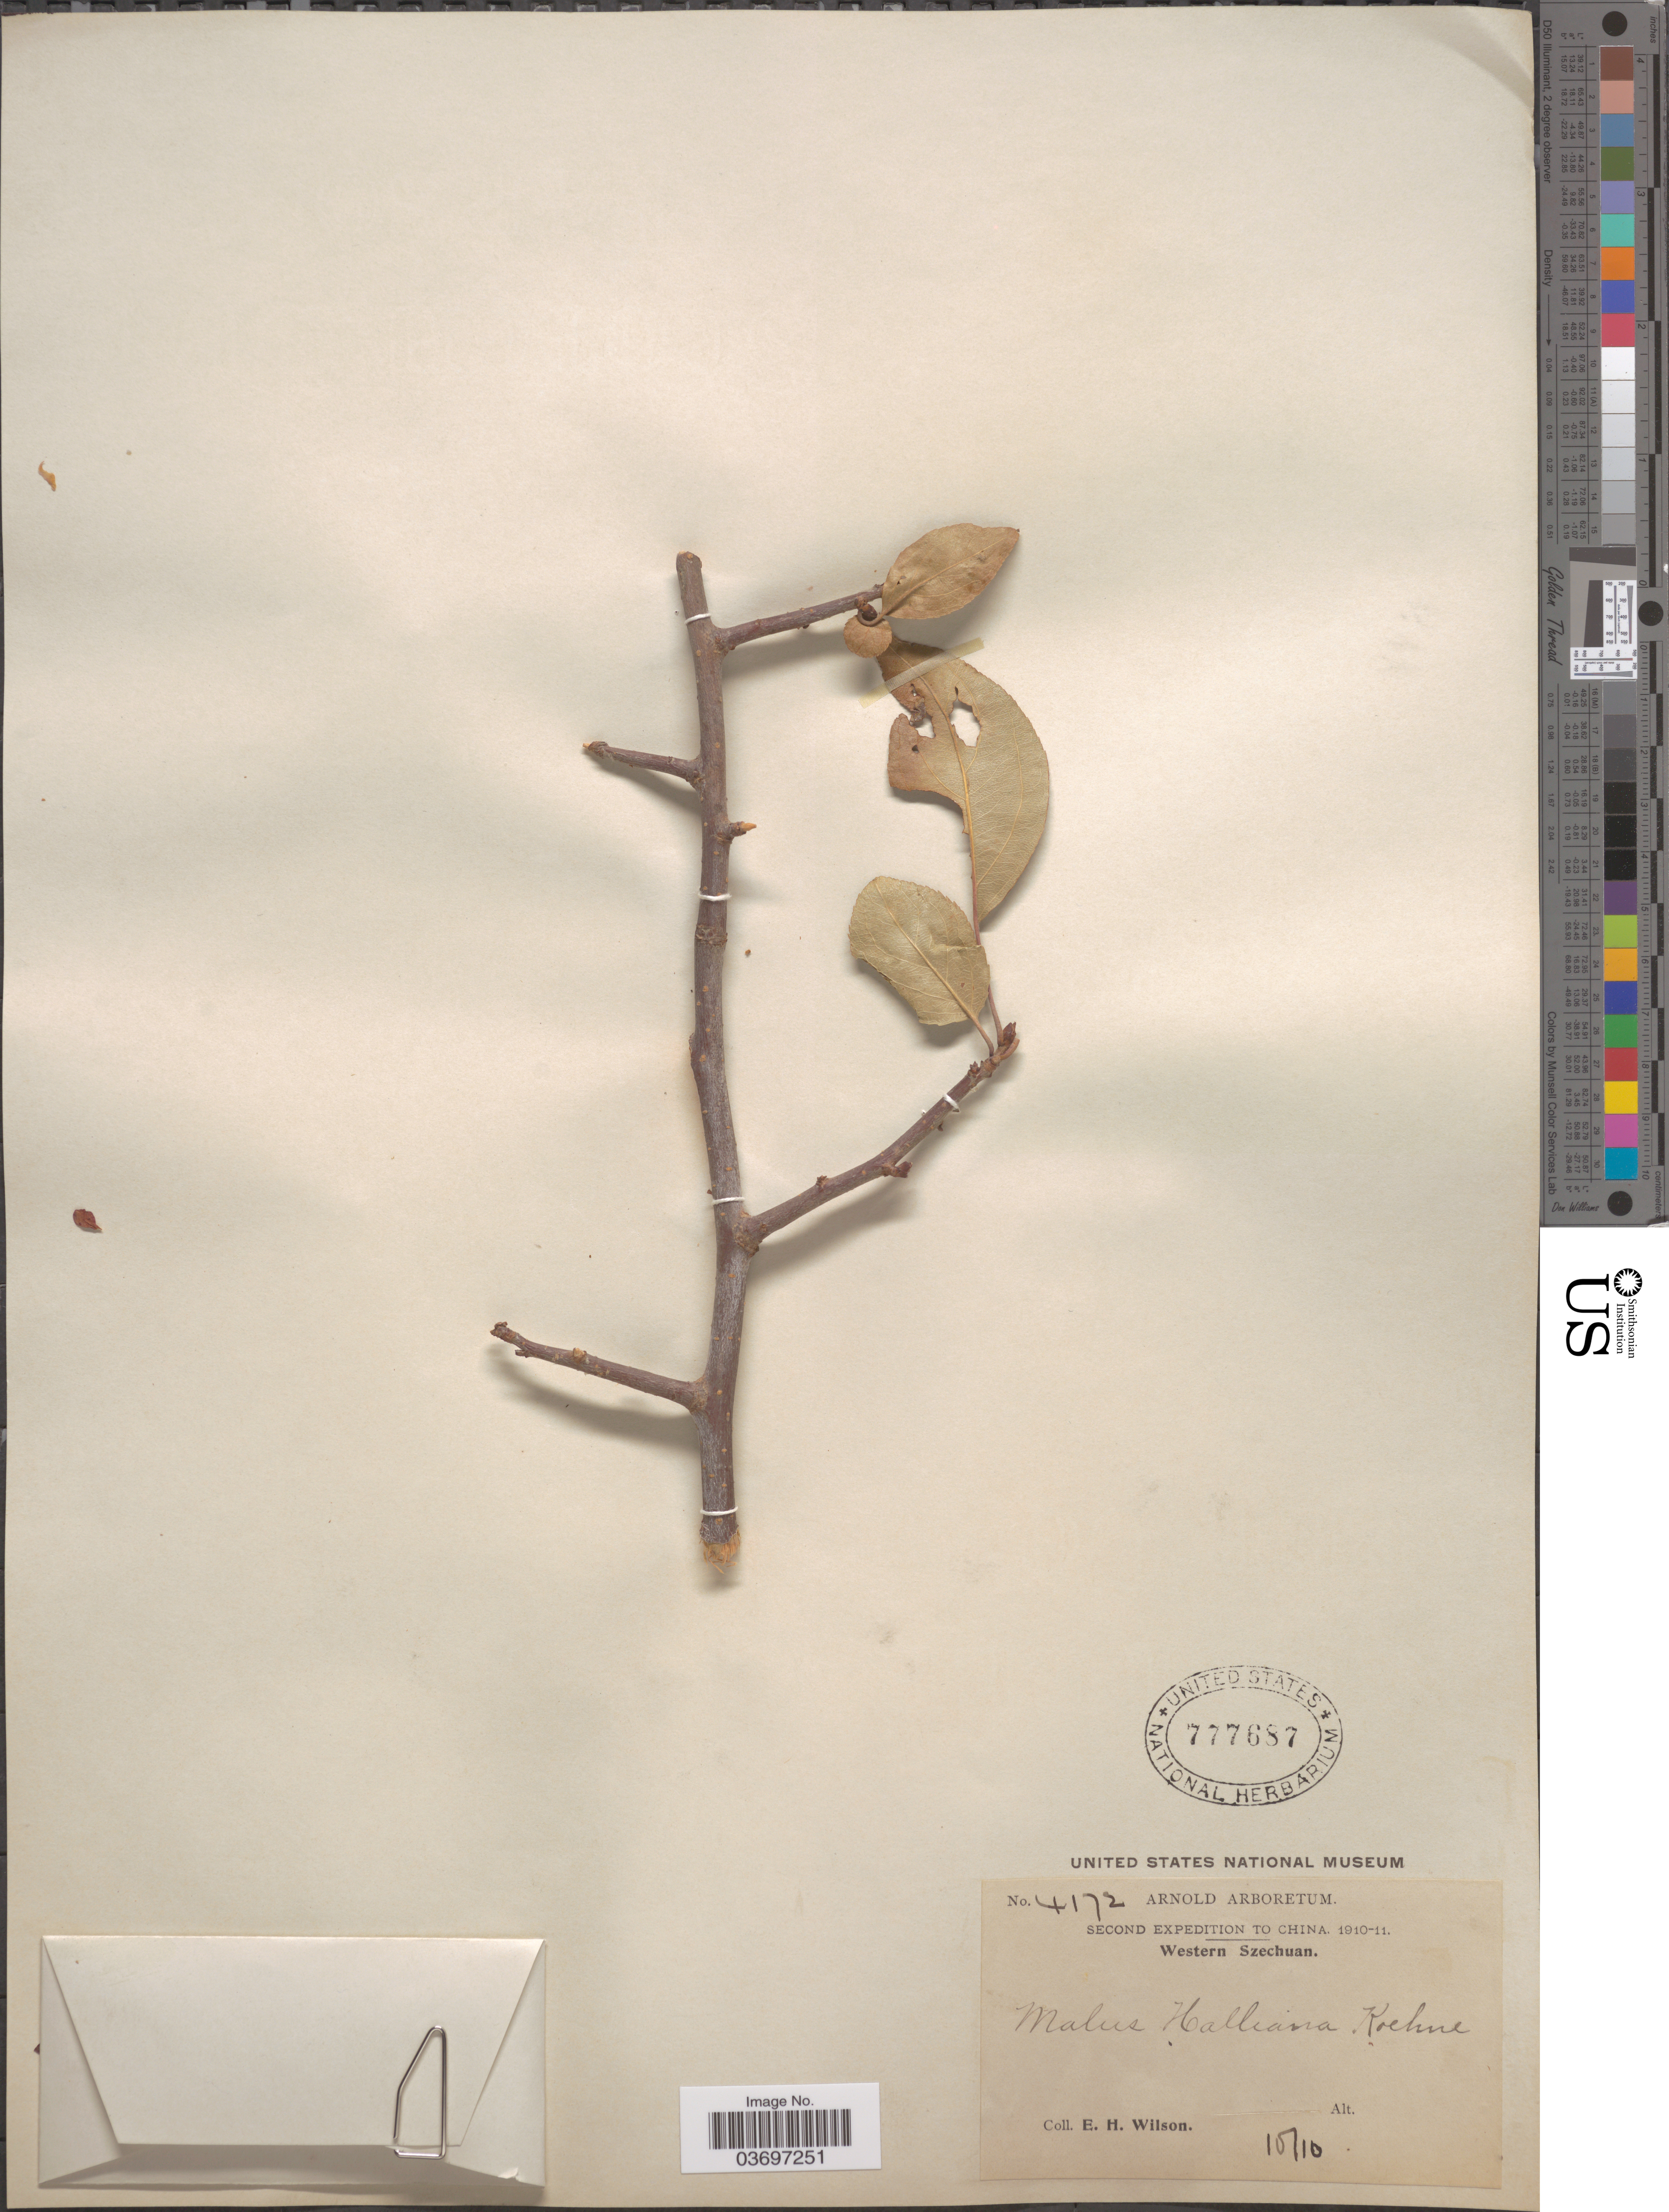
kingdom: Plantae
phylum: Tracheophyta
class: Magnoliopsida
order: Rosales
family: Rosaceae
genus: Malus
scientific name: Malus halliana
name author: Koehne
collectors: E. Wilson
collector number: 4172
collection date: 1910-10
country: China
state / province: Sichuan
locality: Western Szechuan.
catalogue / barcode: US 777687